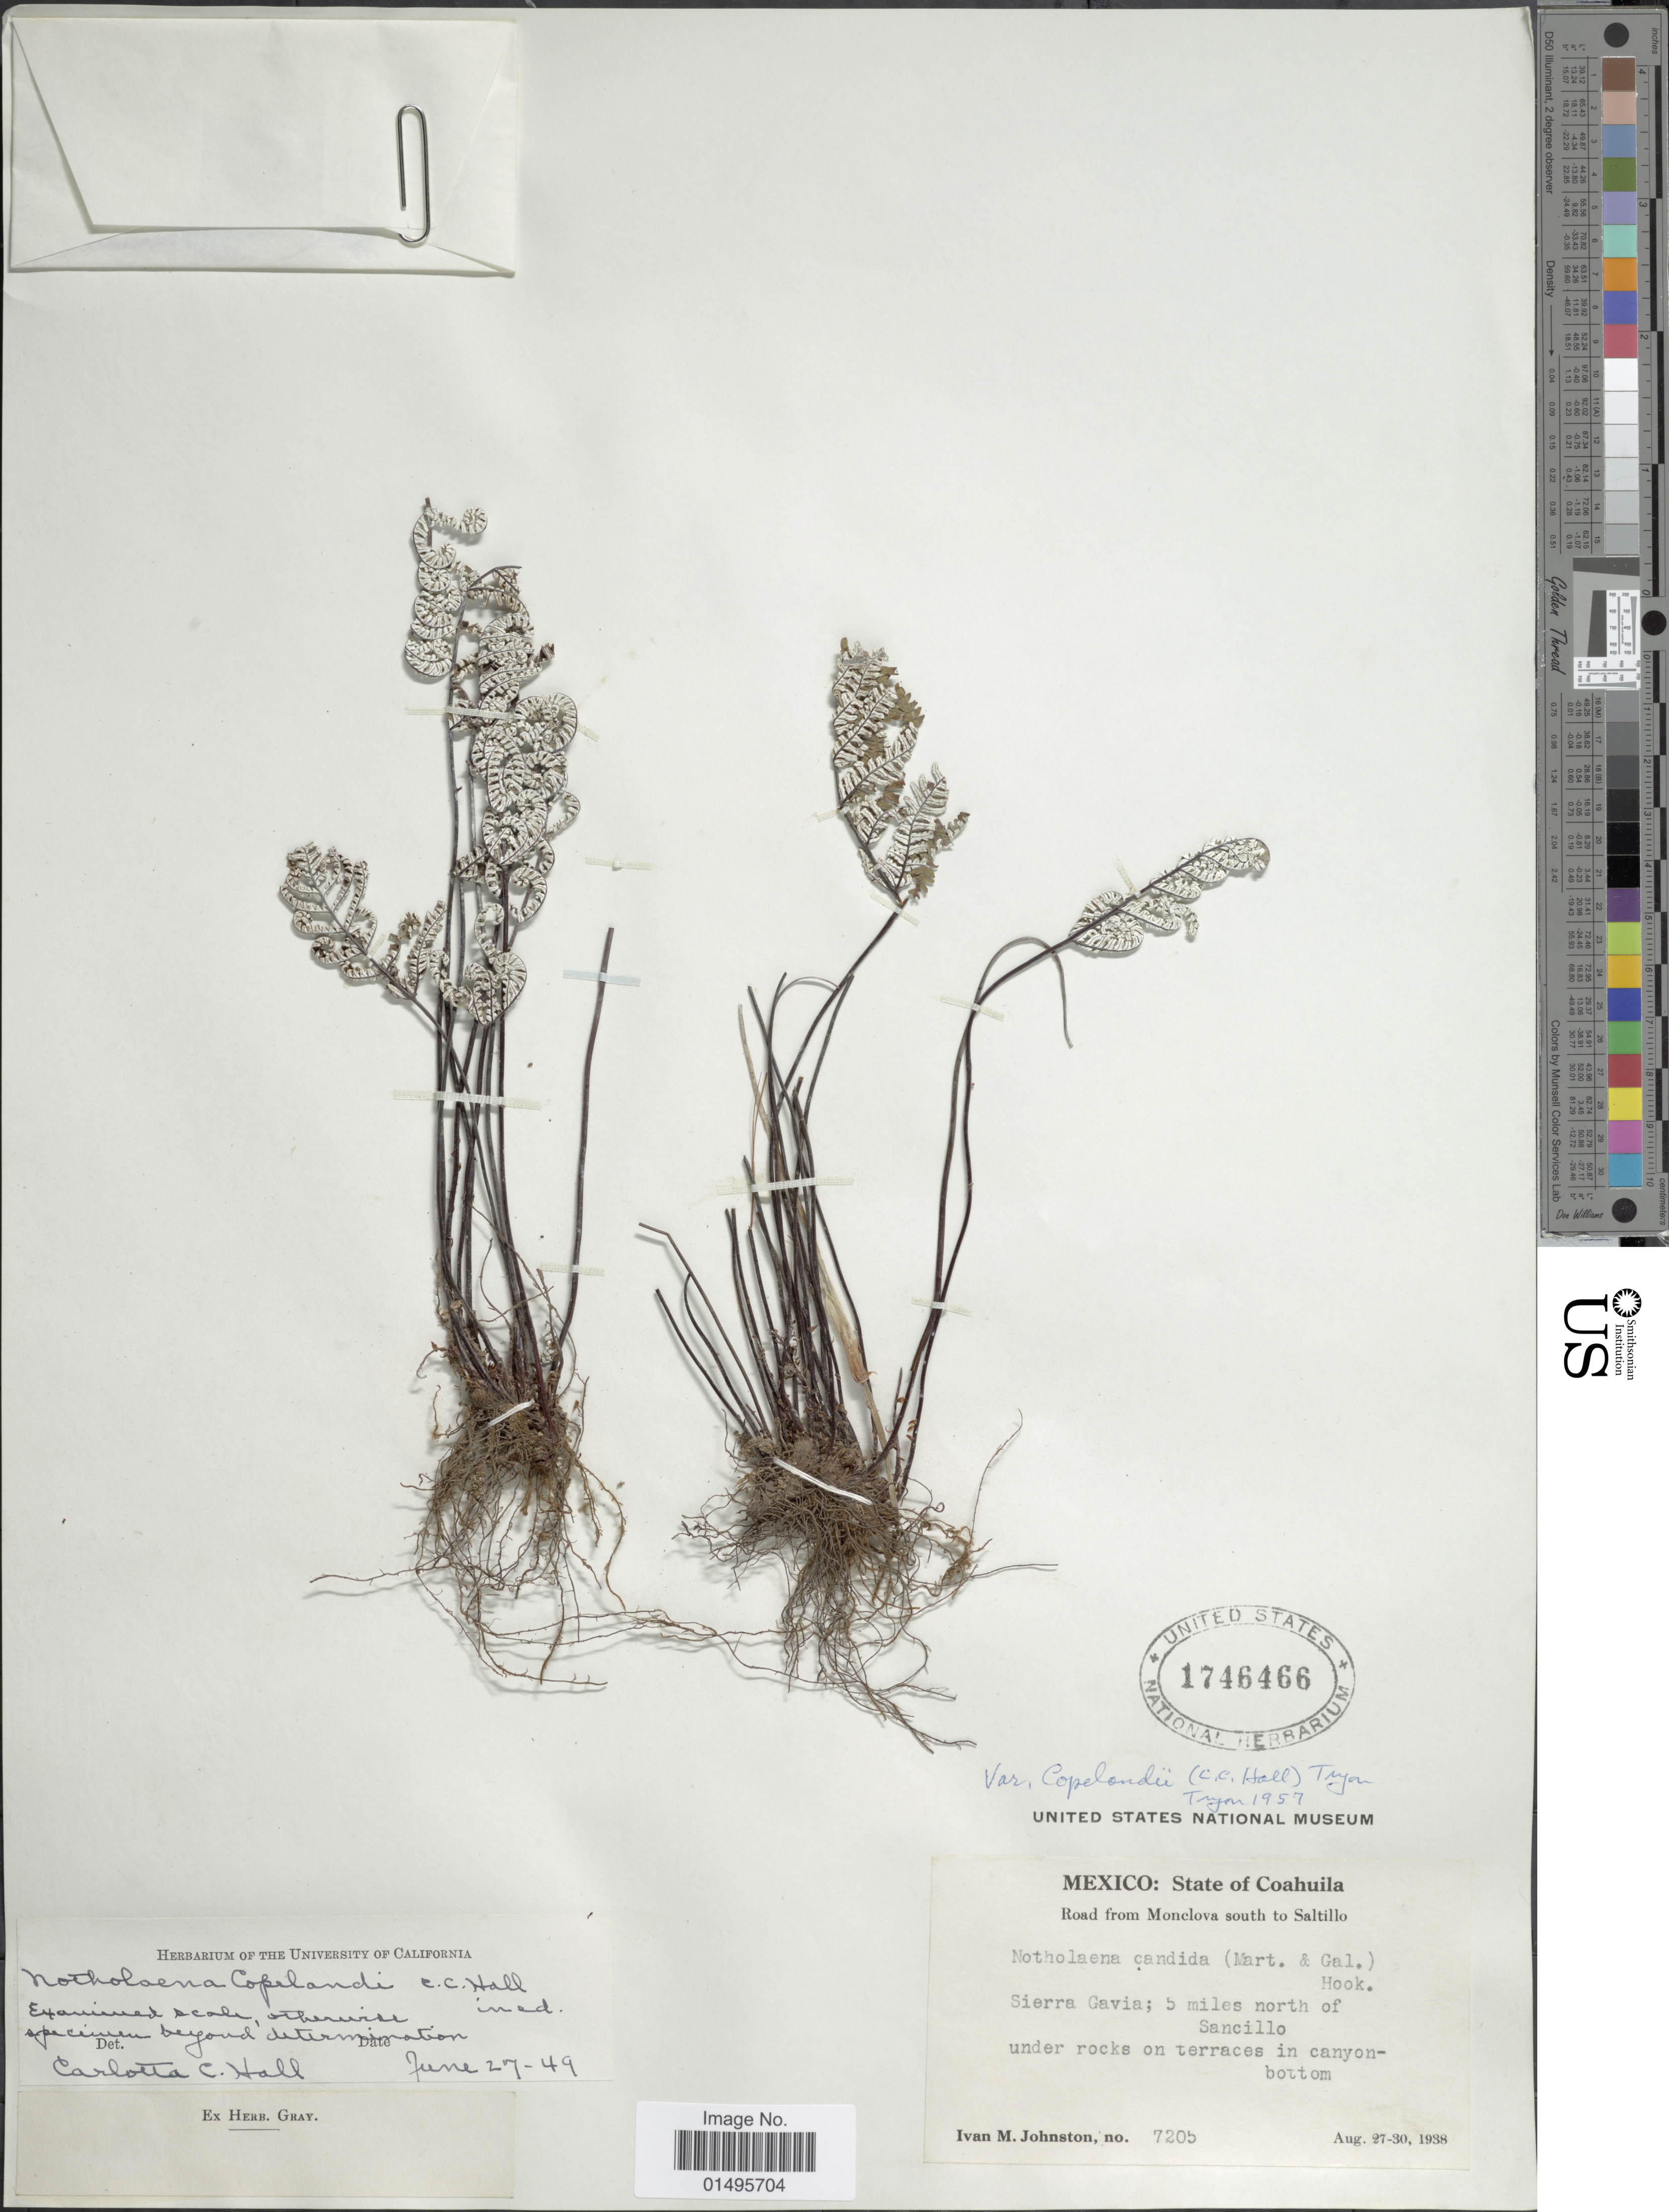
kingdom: Plantae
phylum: Tracheophyta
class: Polypodiopsida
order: Polypodiales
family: Pteridaceae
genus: Notholaena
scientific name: Notholaena candida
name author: (M. Martens) Hook.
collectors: I.M. Johnston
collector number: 7205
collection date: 1938-08-27/1938-08-30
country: Mexico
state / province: Coahuila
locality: Road from Monclova south to Saltillo, Sierra Gavia; 5 miles north of Sancillo, under rocks on terrraces in canyon-bottom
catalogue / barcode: US 1746466